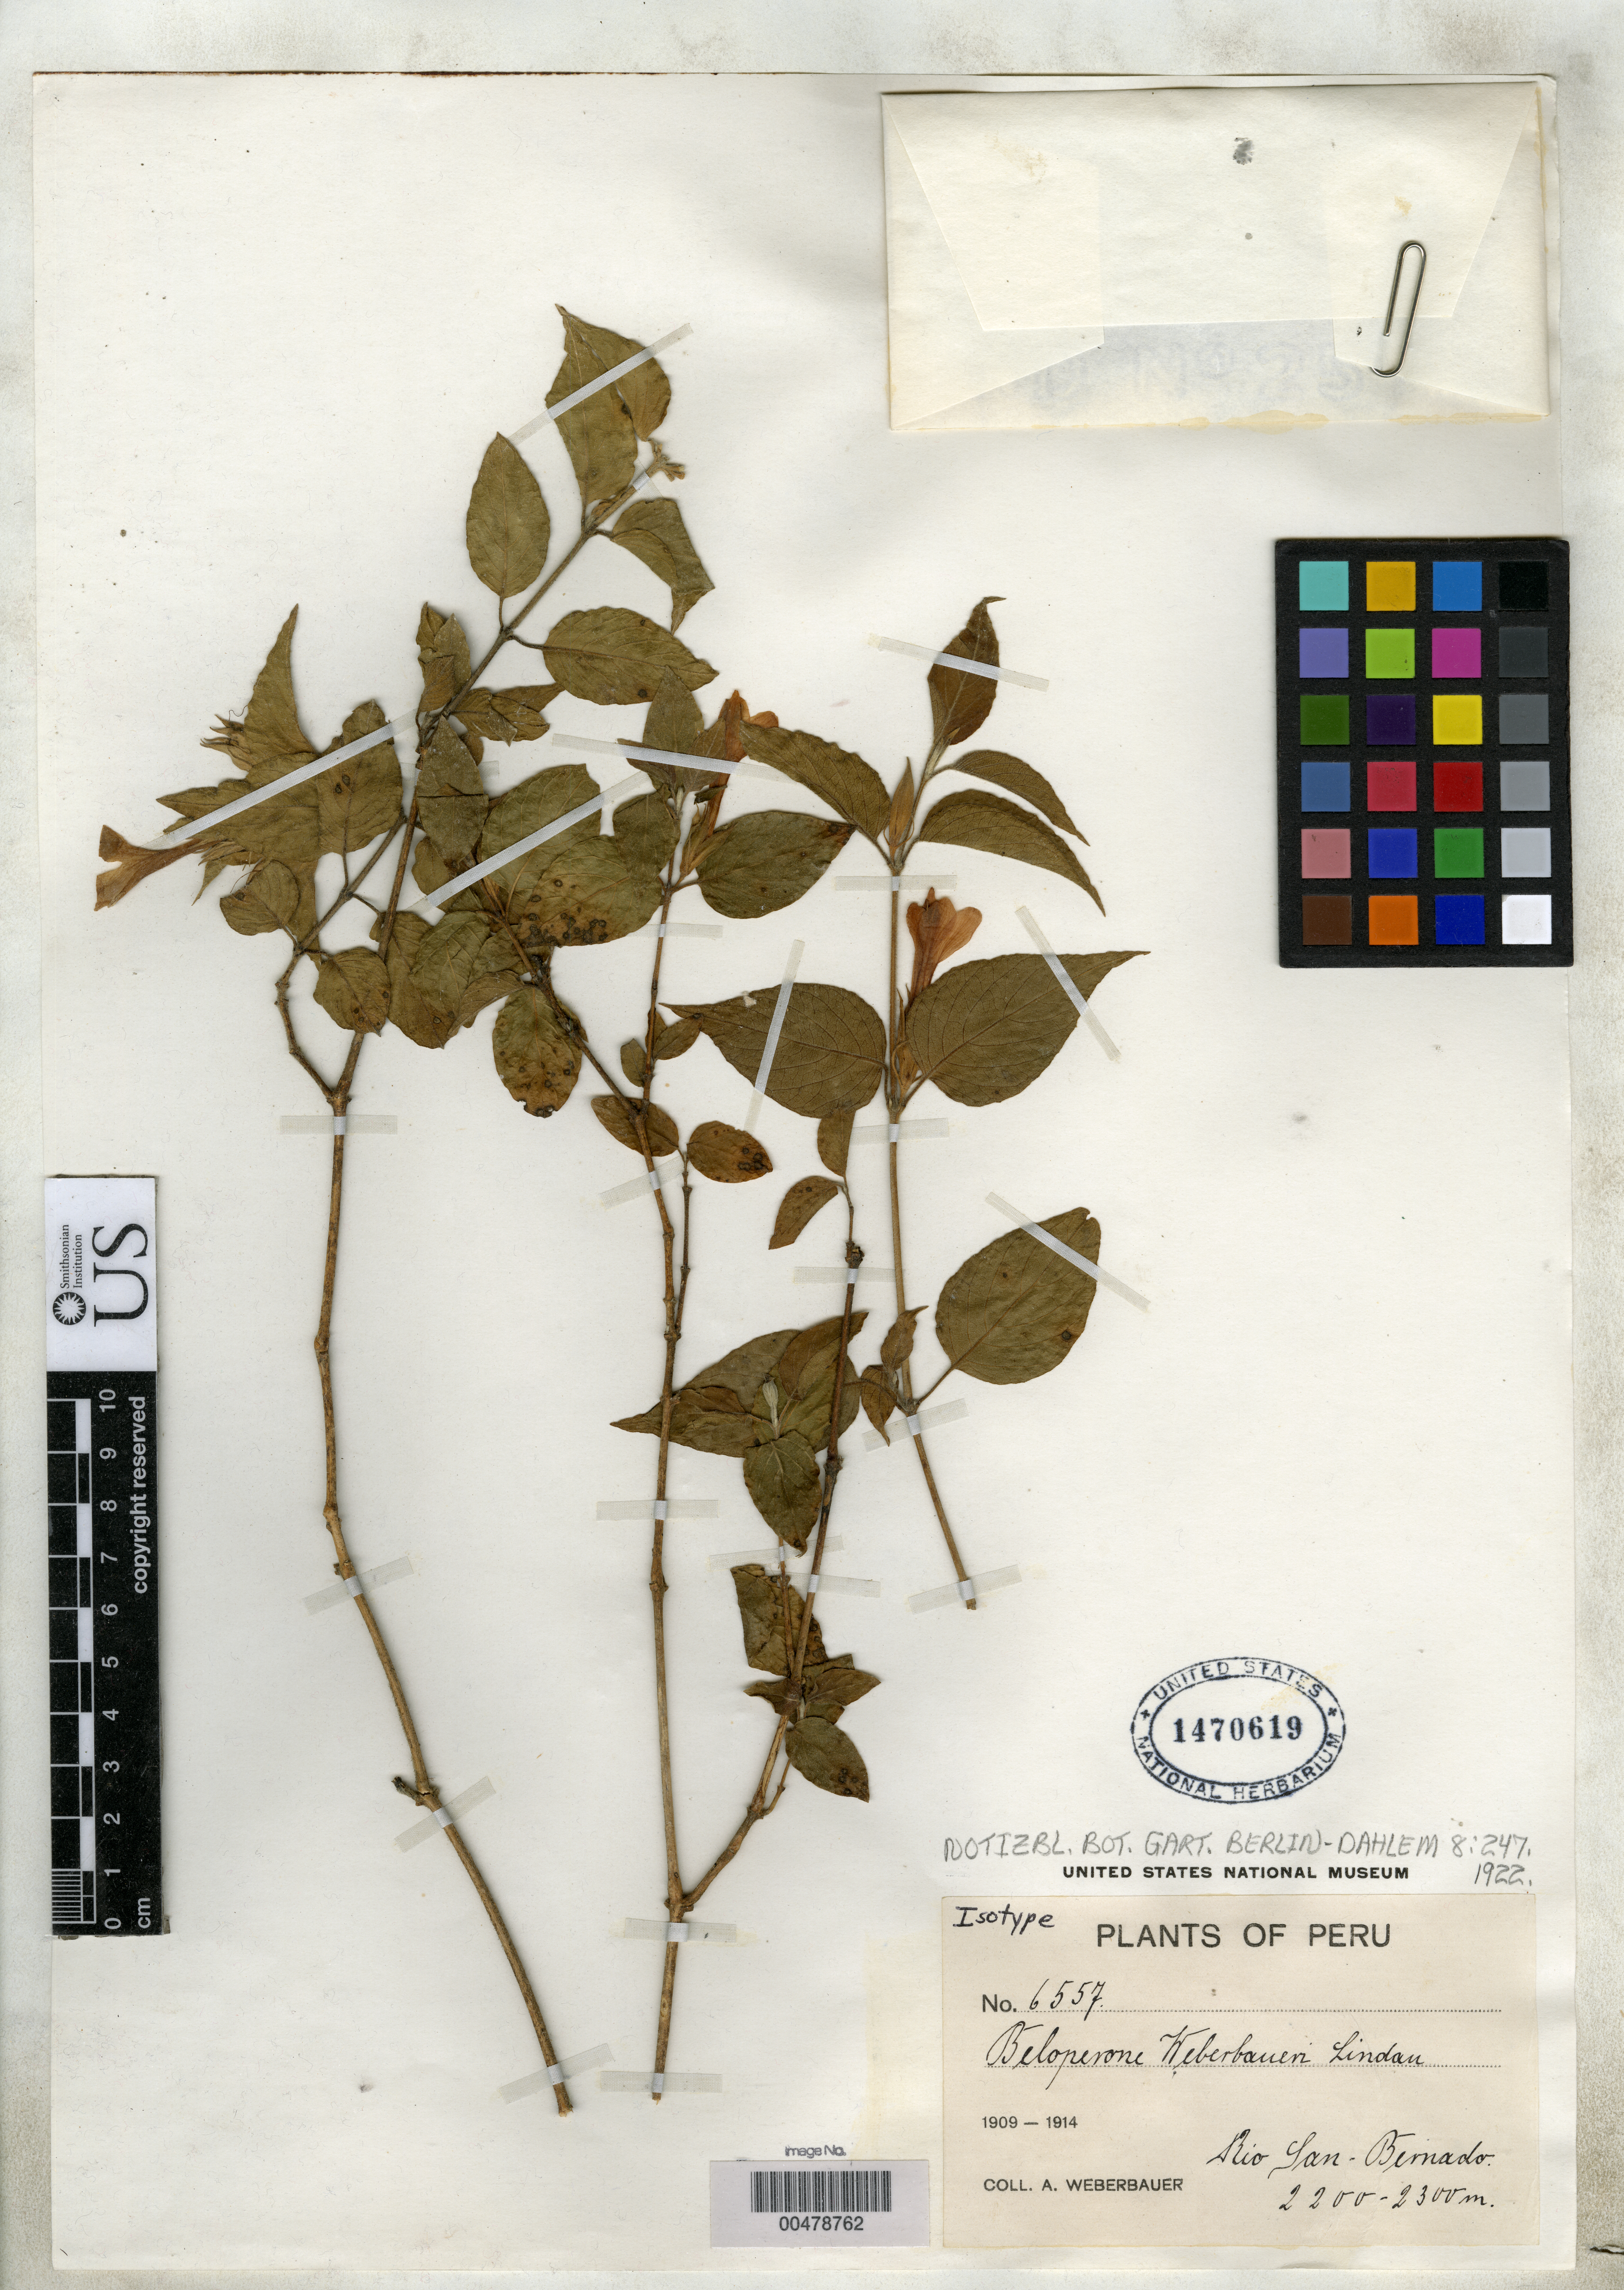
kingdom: Plantae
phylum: Tracheophyta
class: Magnoliopsida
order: Lamiales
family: Acanthaceae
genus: Beloperone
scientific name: Beloperone weberbaueri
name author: Lindau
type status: Isotype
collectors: A. Weberbauer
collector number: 6557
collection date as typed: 1909 to -- --- 1915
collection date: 1909/1915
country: Peru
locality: Río San Bernado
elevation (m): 2200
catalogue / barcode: US 1470619